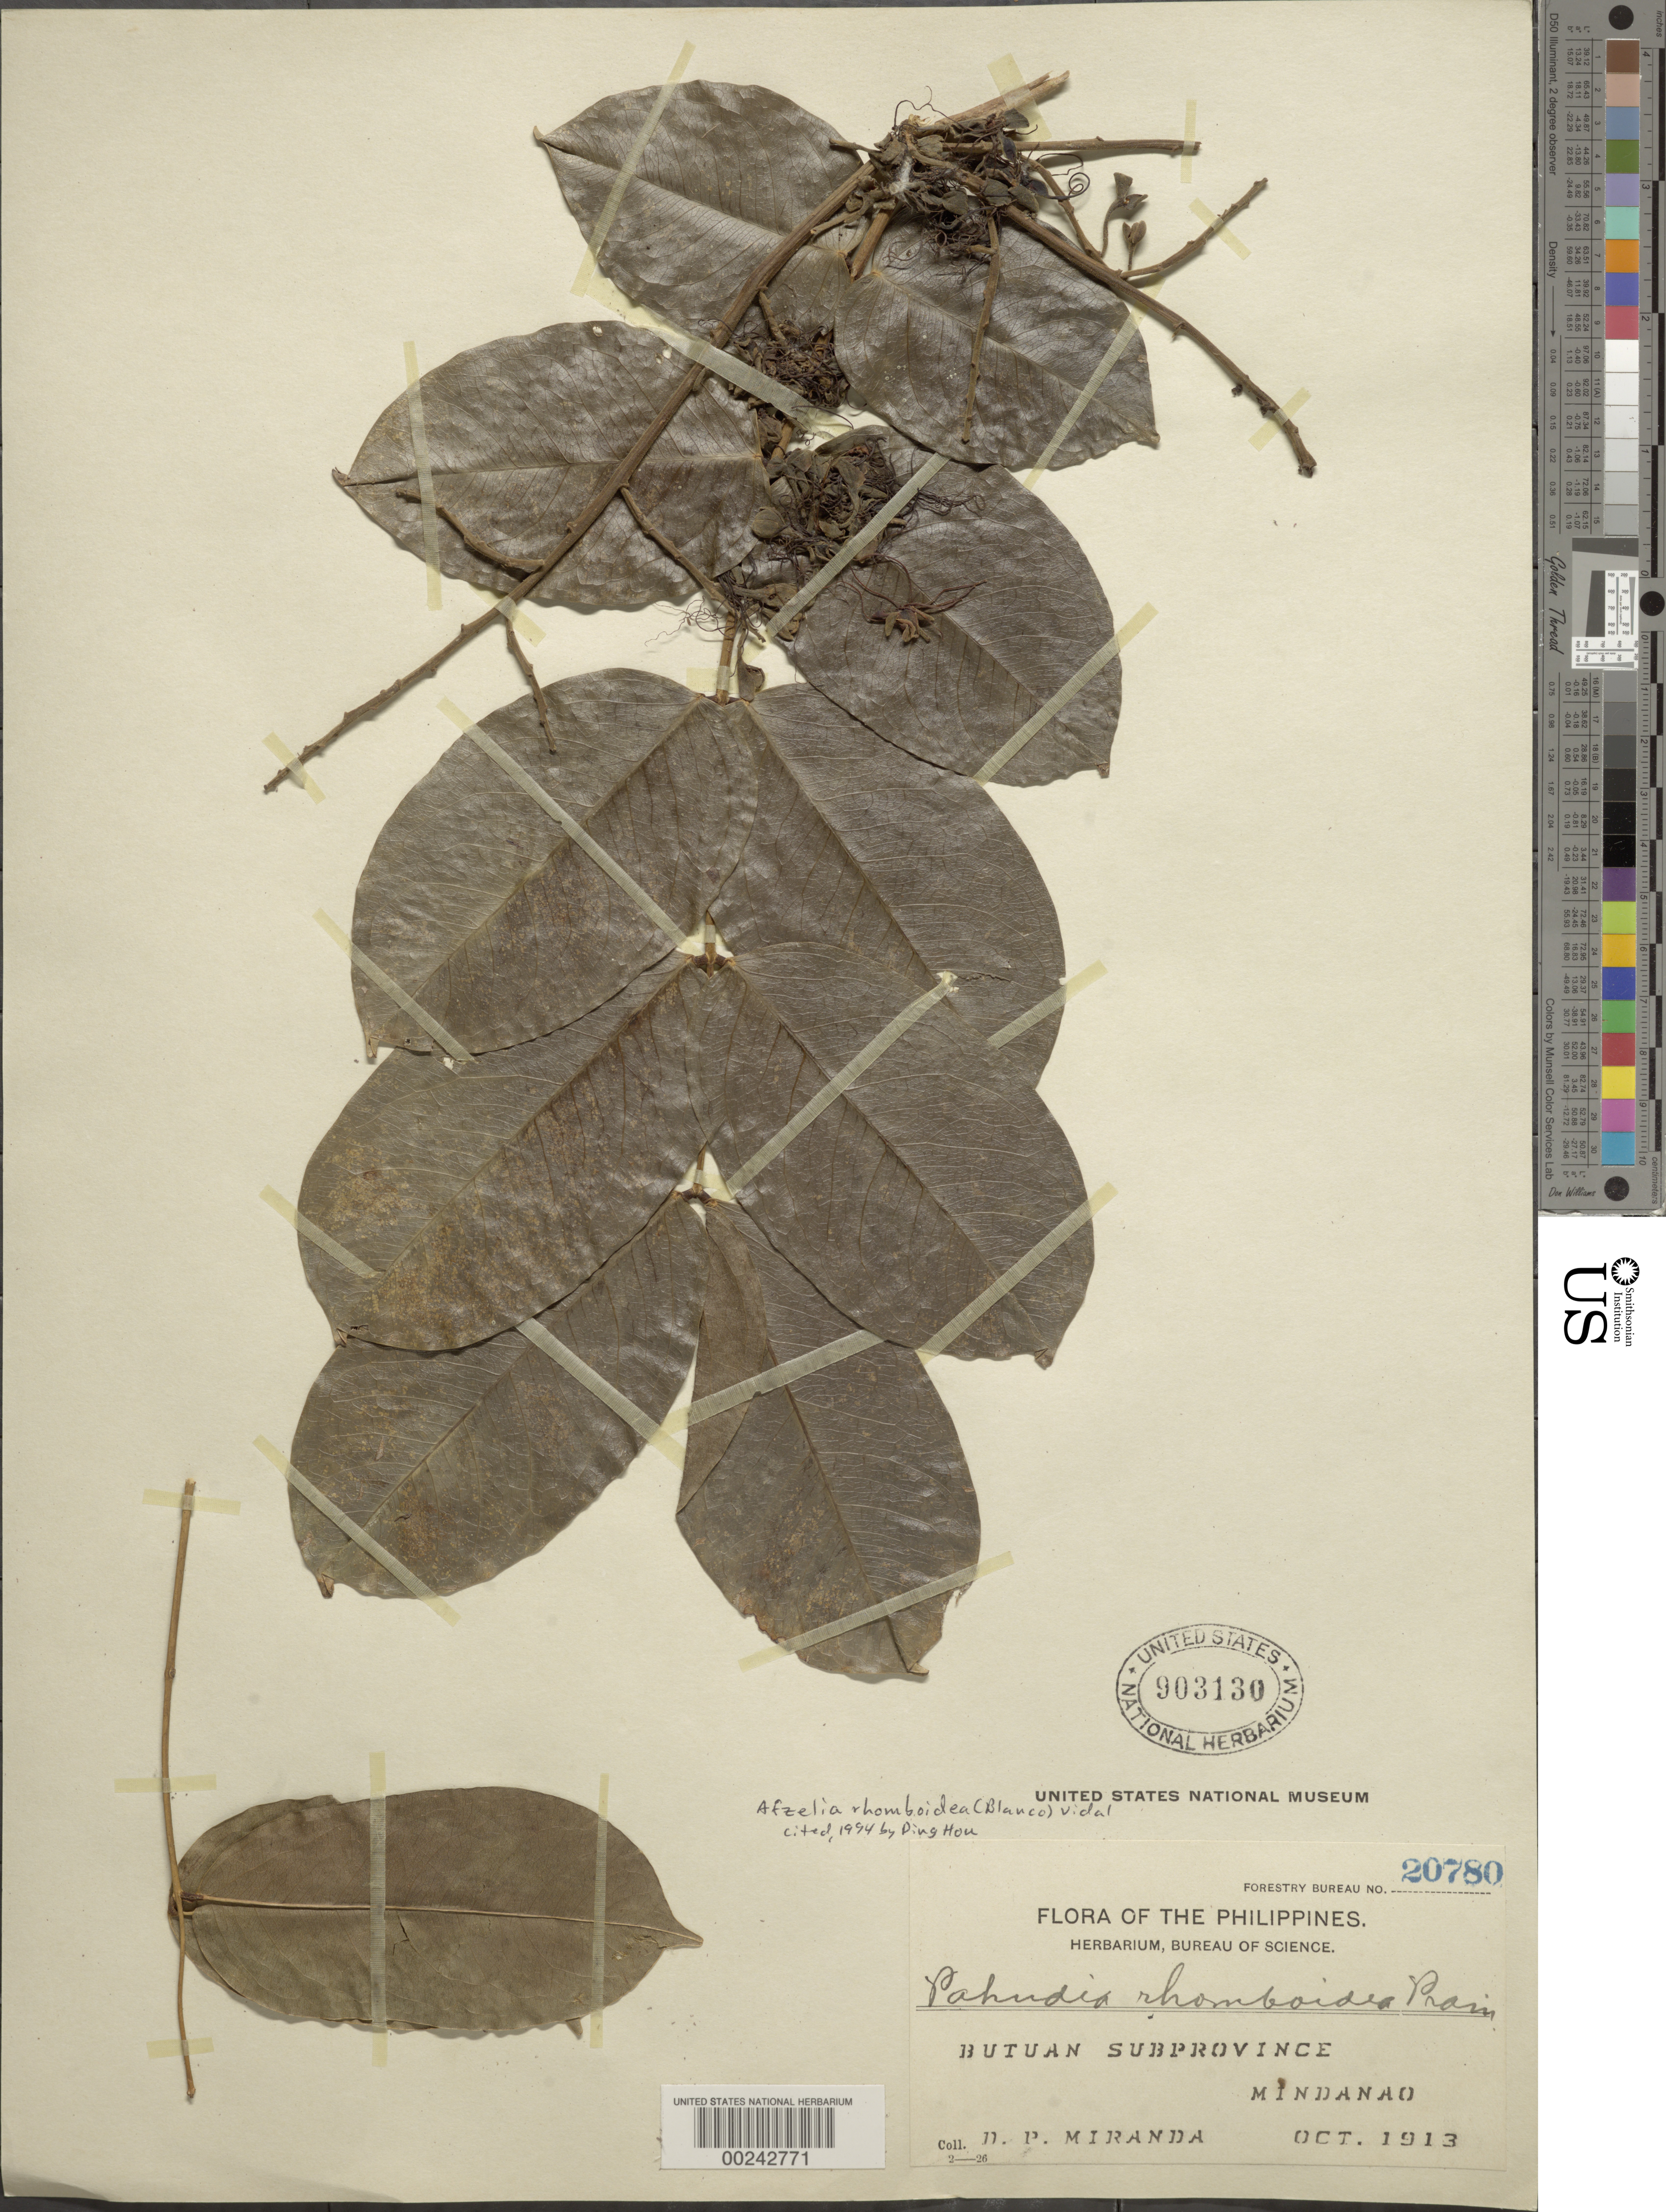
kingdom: Plantae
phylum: Tracheophyta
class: Magnoliopsida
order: Fabales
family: Fabaceae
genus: Afzelia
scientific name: Afzelia rhomboidea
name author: (Blanco) S. Vidal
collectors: D. P. Miranda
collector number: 20780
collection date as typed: Oct 1913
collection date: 1913-10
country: Philippines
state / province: Caraga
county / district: Agusan del Norte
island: Mindanao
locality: Butuan subprovince [= Butuan City (province)]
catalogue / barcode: US 903130